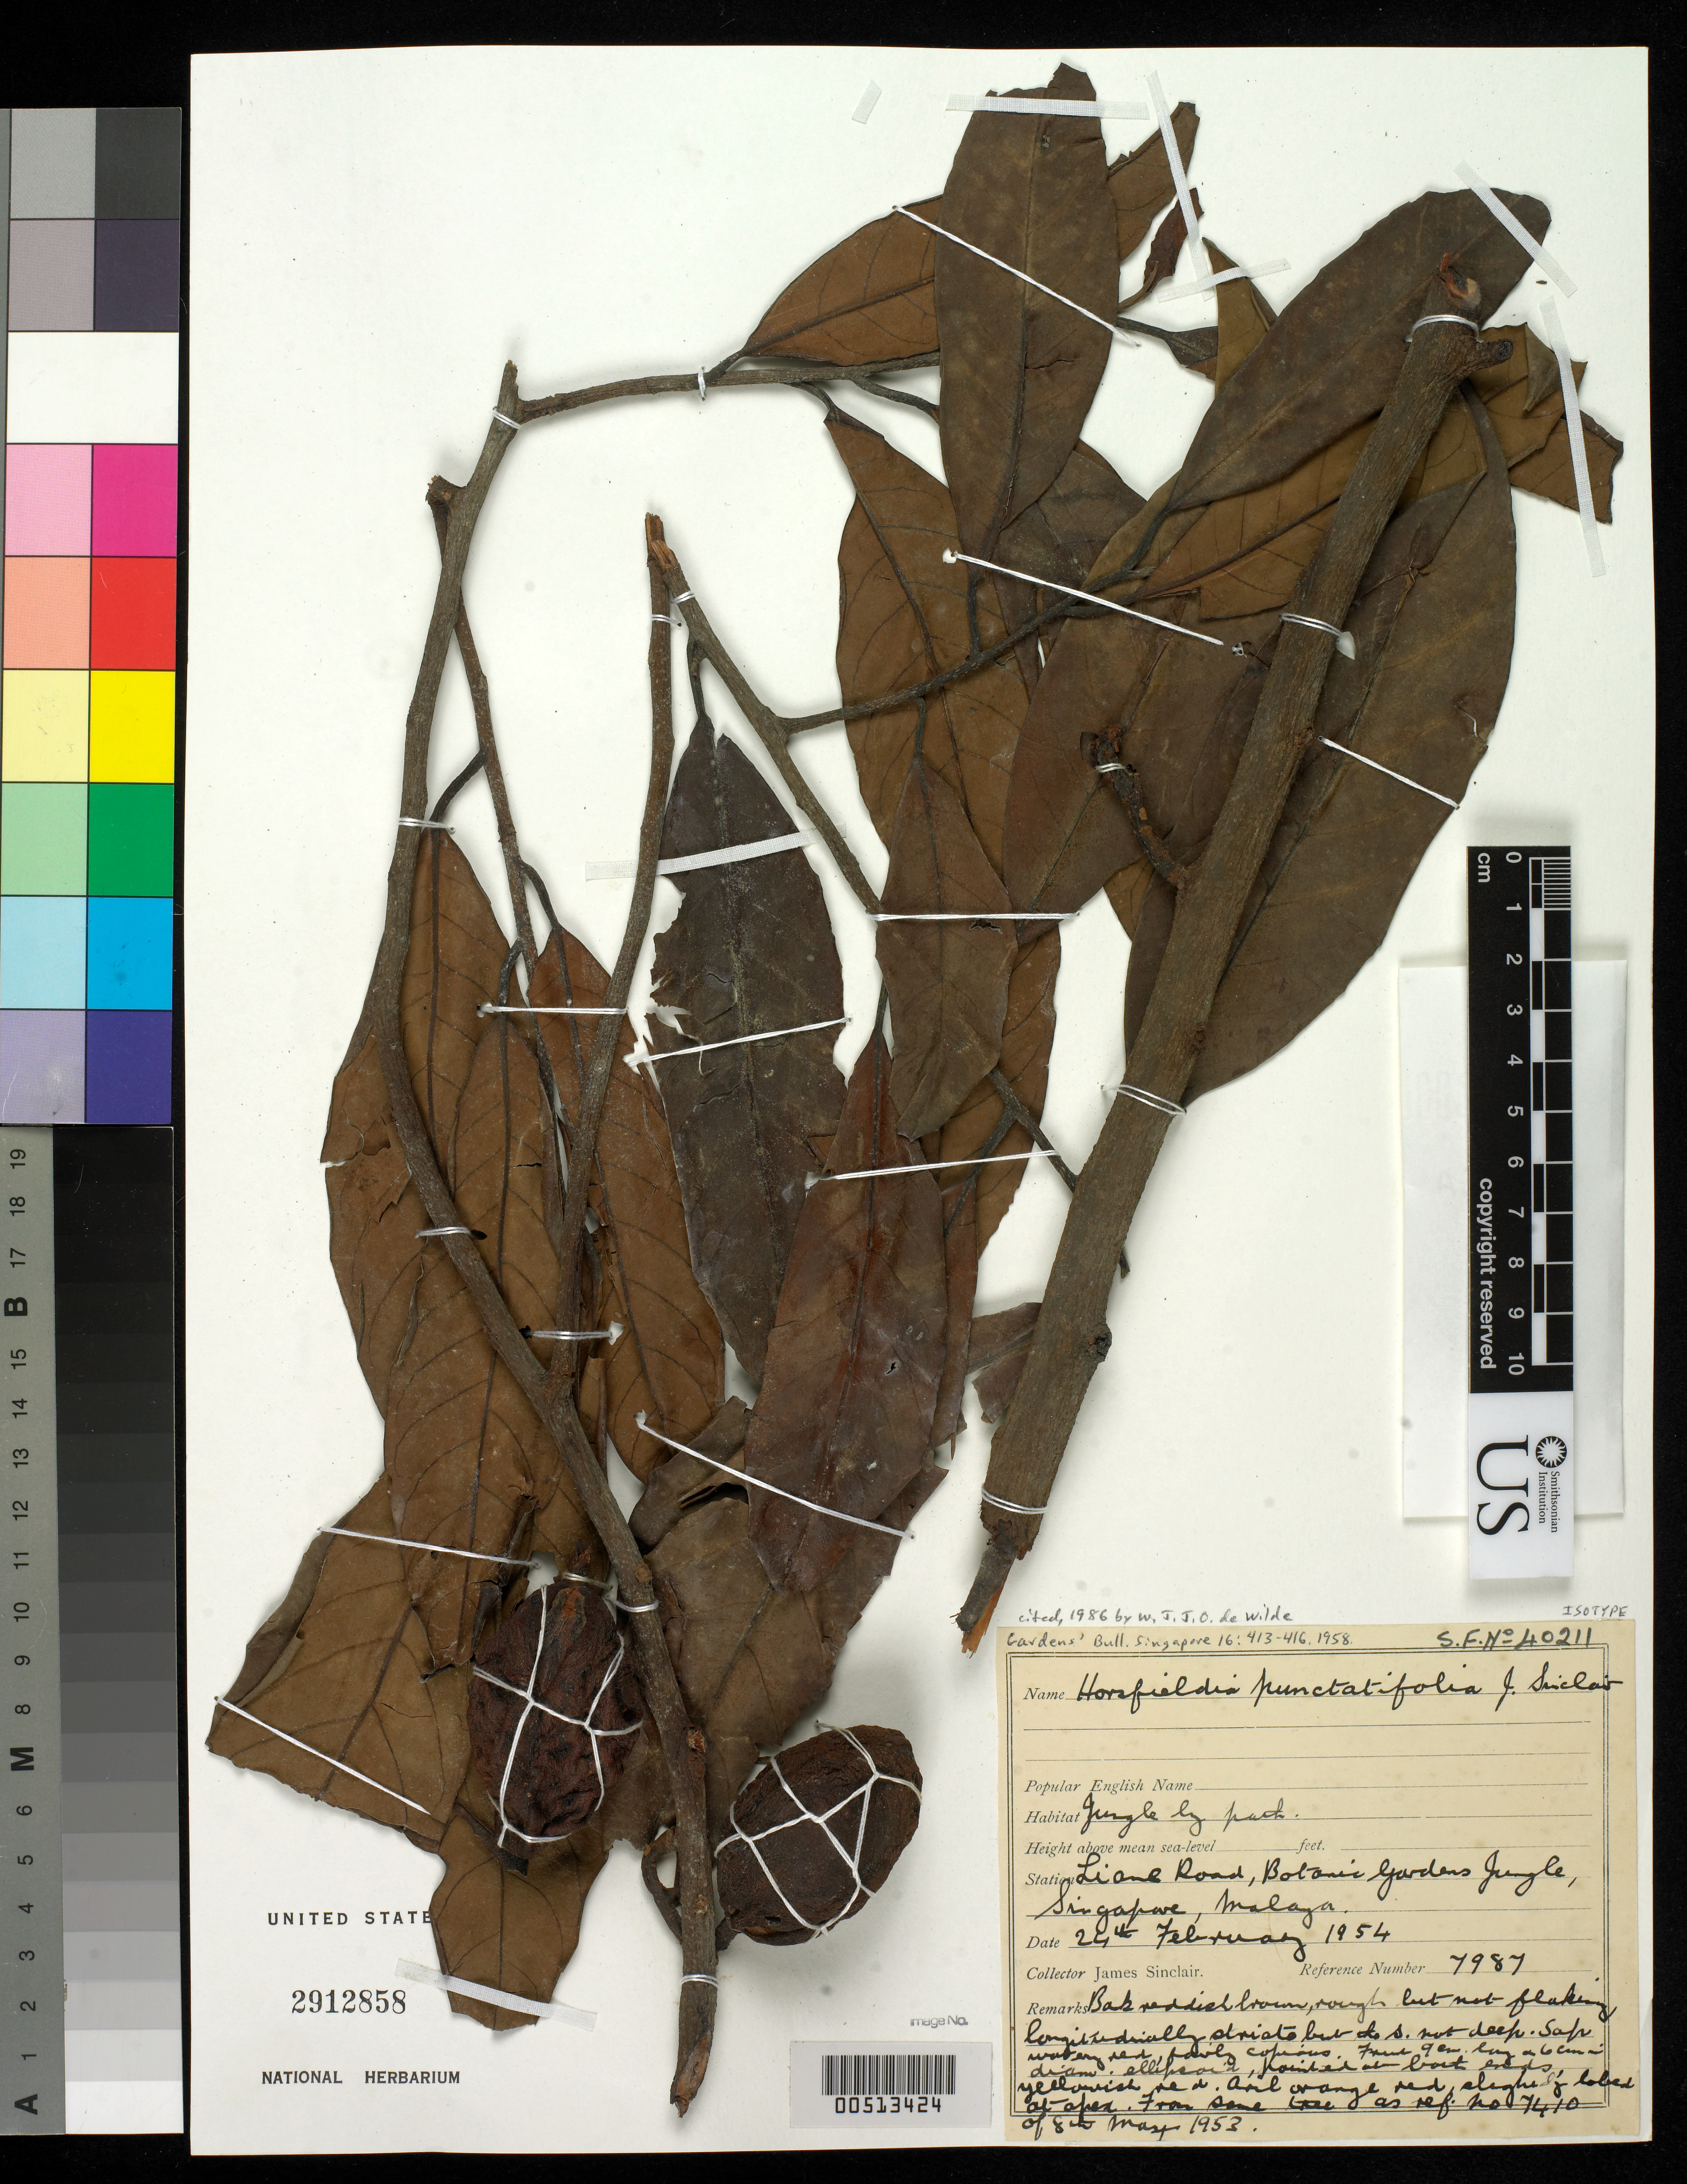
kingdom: Plantae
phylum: Tracheophyta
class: Magnoliopsida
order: Magnoliales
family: Myristicaceae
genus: Horsfieldia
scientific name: Horsfieldia punctatifolia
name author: J. Sinclair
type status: Isotype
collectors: J. Sinclair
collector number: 7987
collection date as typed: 24 Feb 1954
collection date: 1954-02-24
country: Singapore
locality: Liane road, botanic gardens jungle. [Malay Peninsula]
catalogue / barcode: US 2912858